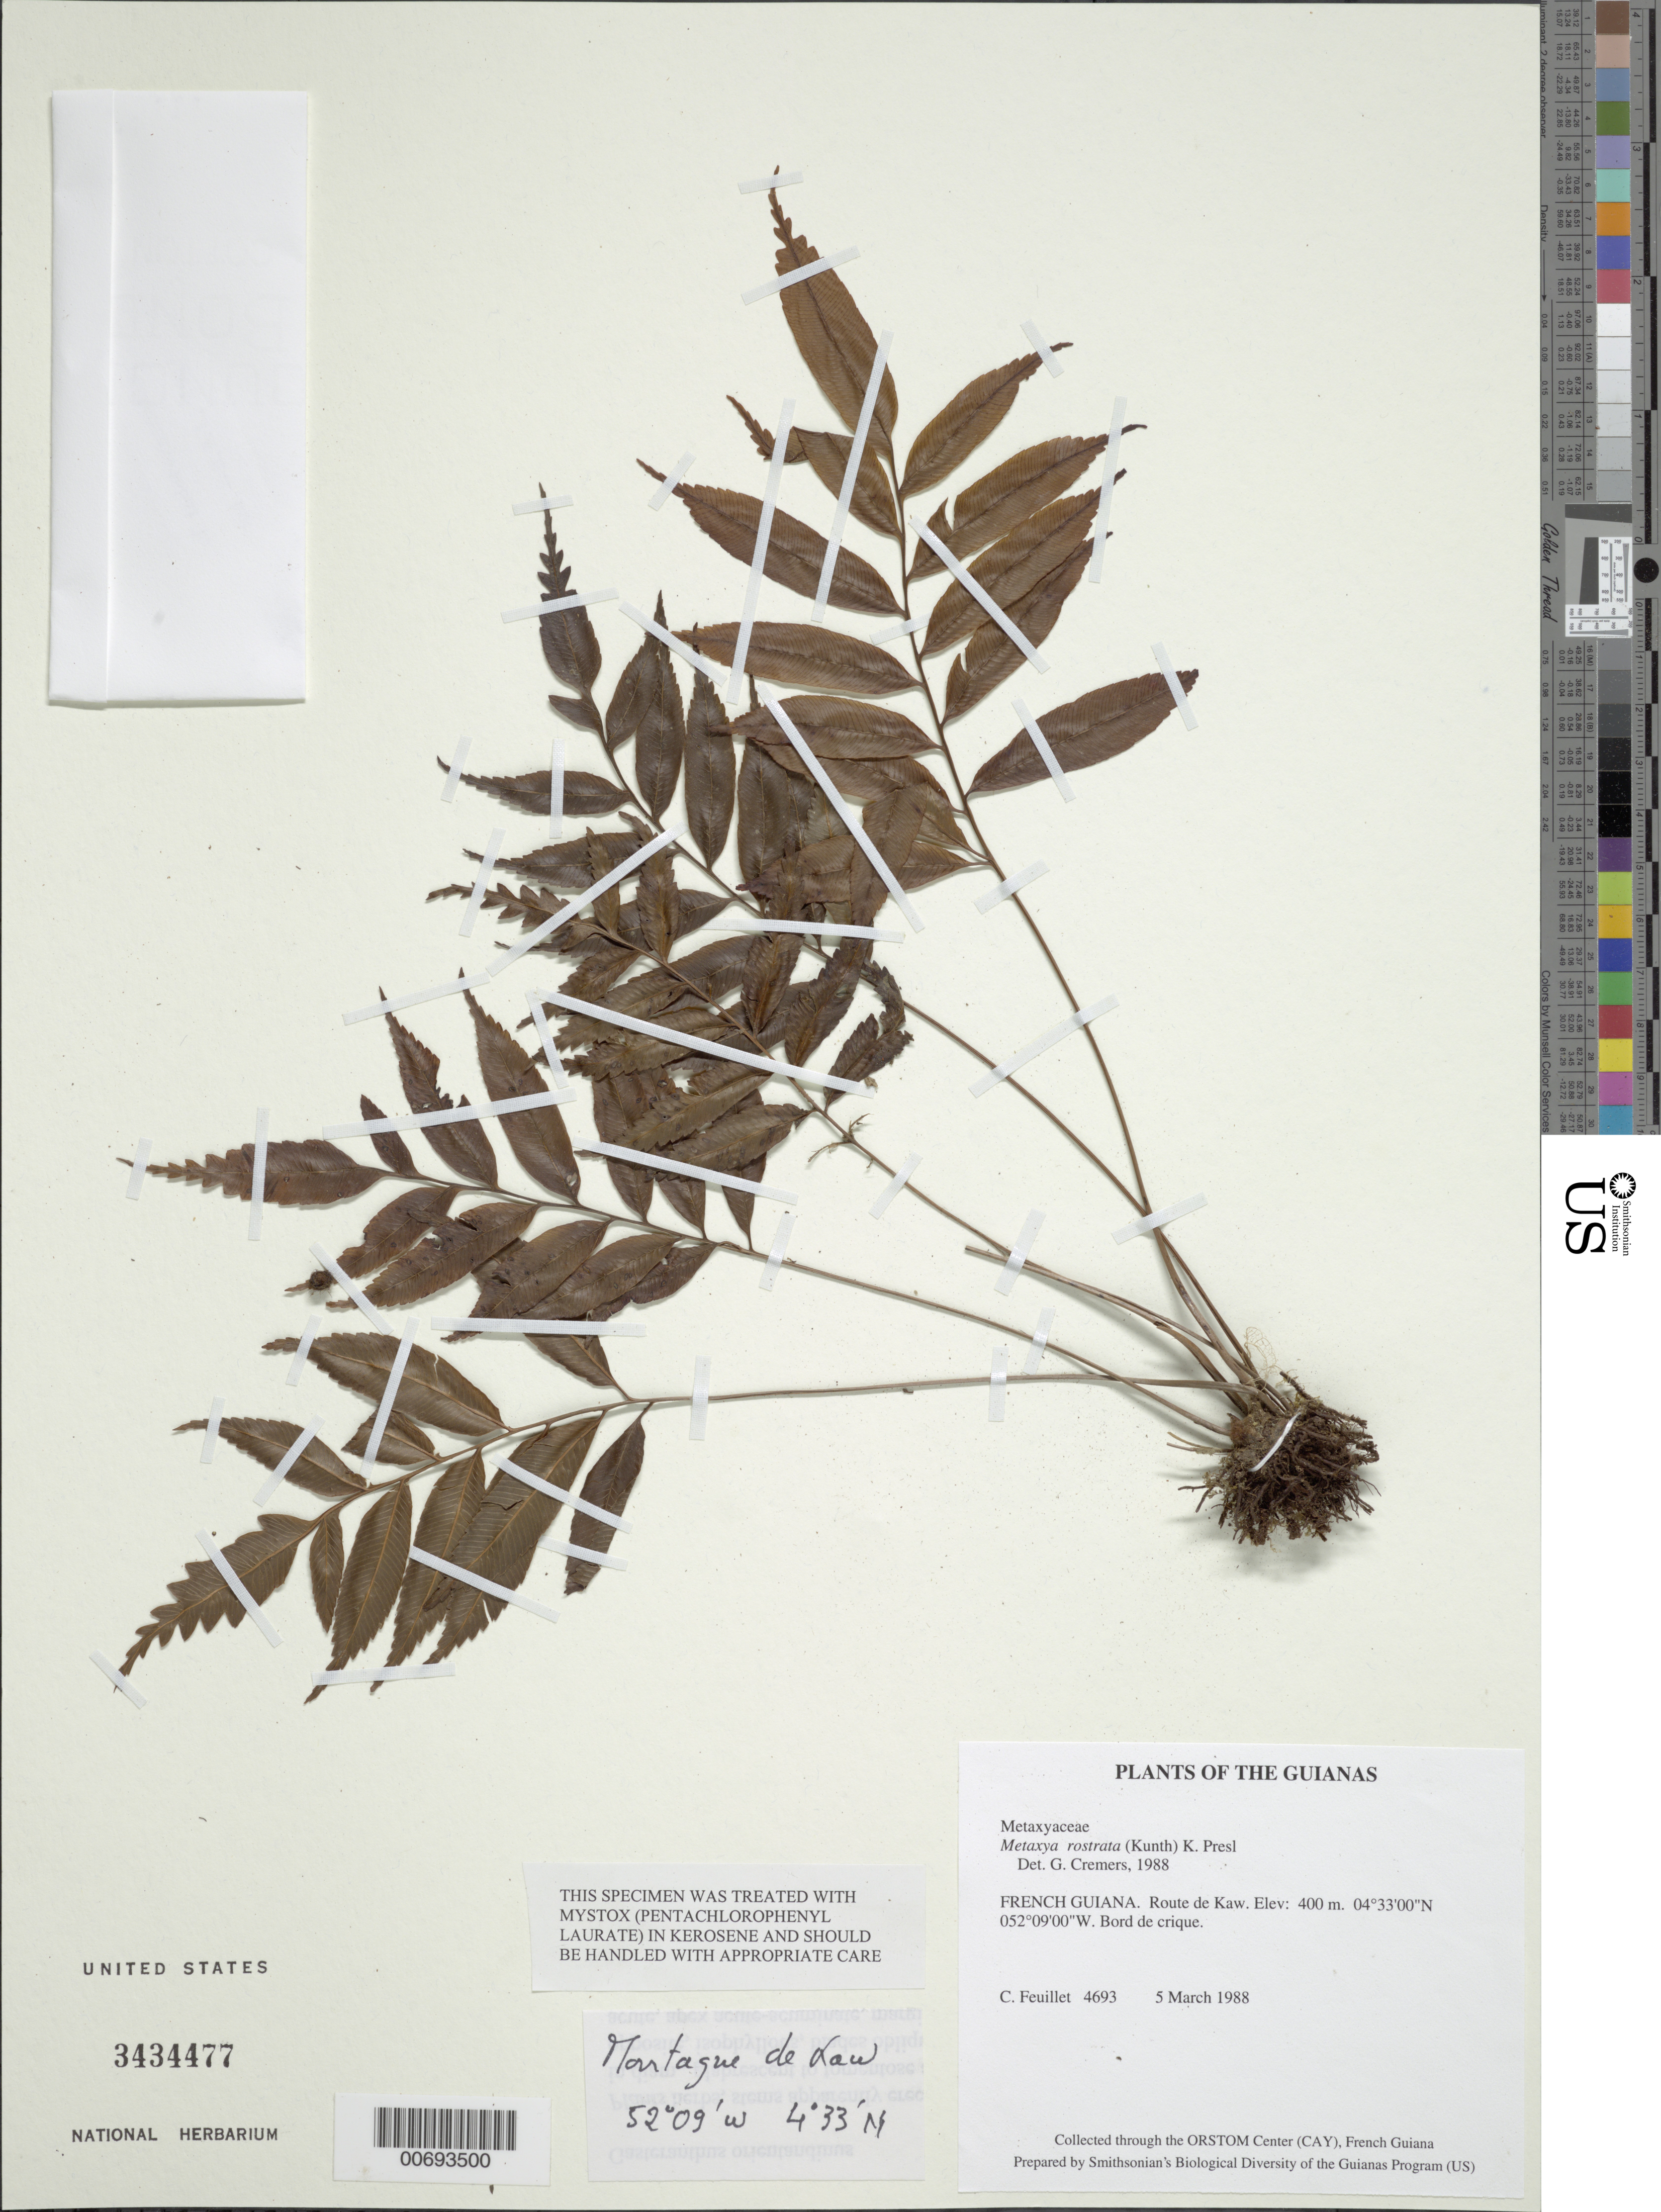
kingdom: Plantae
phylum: Tracheophyta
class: Polypodiopsida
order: Cyatheales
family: Metaxyaceae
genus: Metaxya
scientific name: Metaxya rostrata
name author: (Kunth) C. Presl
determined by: Cremers, Georges A.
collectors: C. Feuillet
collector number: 4693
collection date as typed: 5 Mar 1988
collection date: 1988-03-05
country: French Guiana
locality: Route de Kaw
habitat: Bord de crique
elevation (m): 400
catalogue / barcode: US 3434477